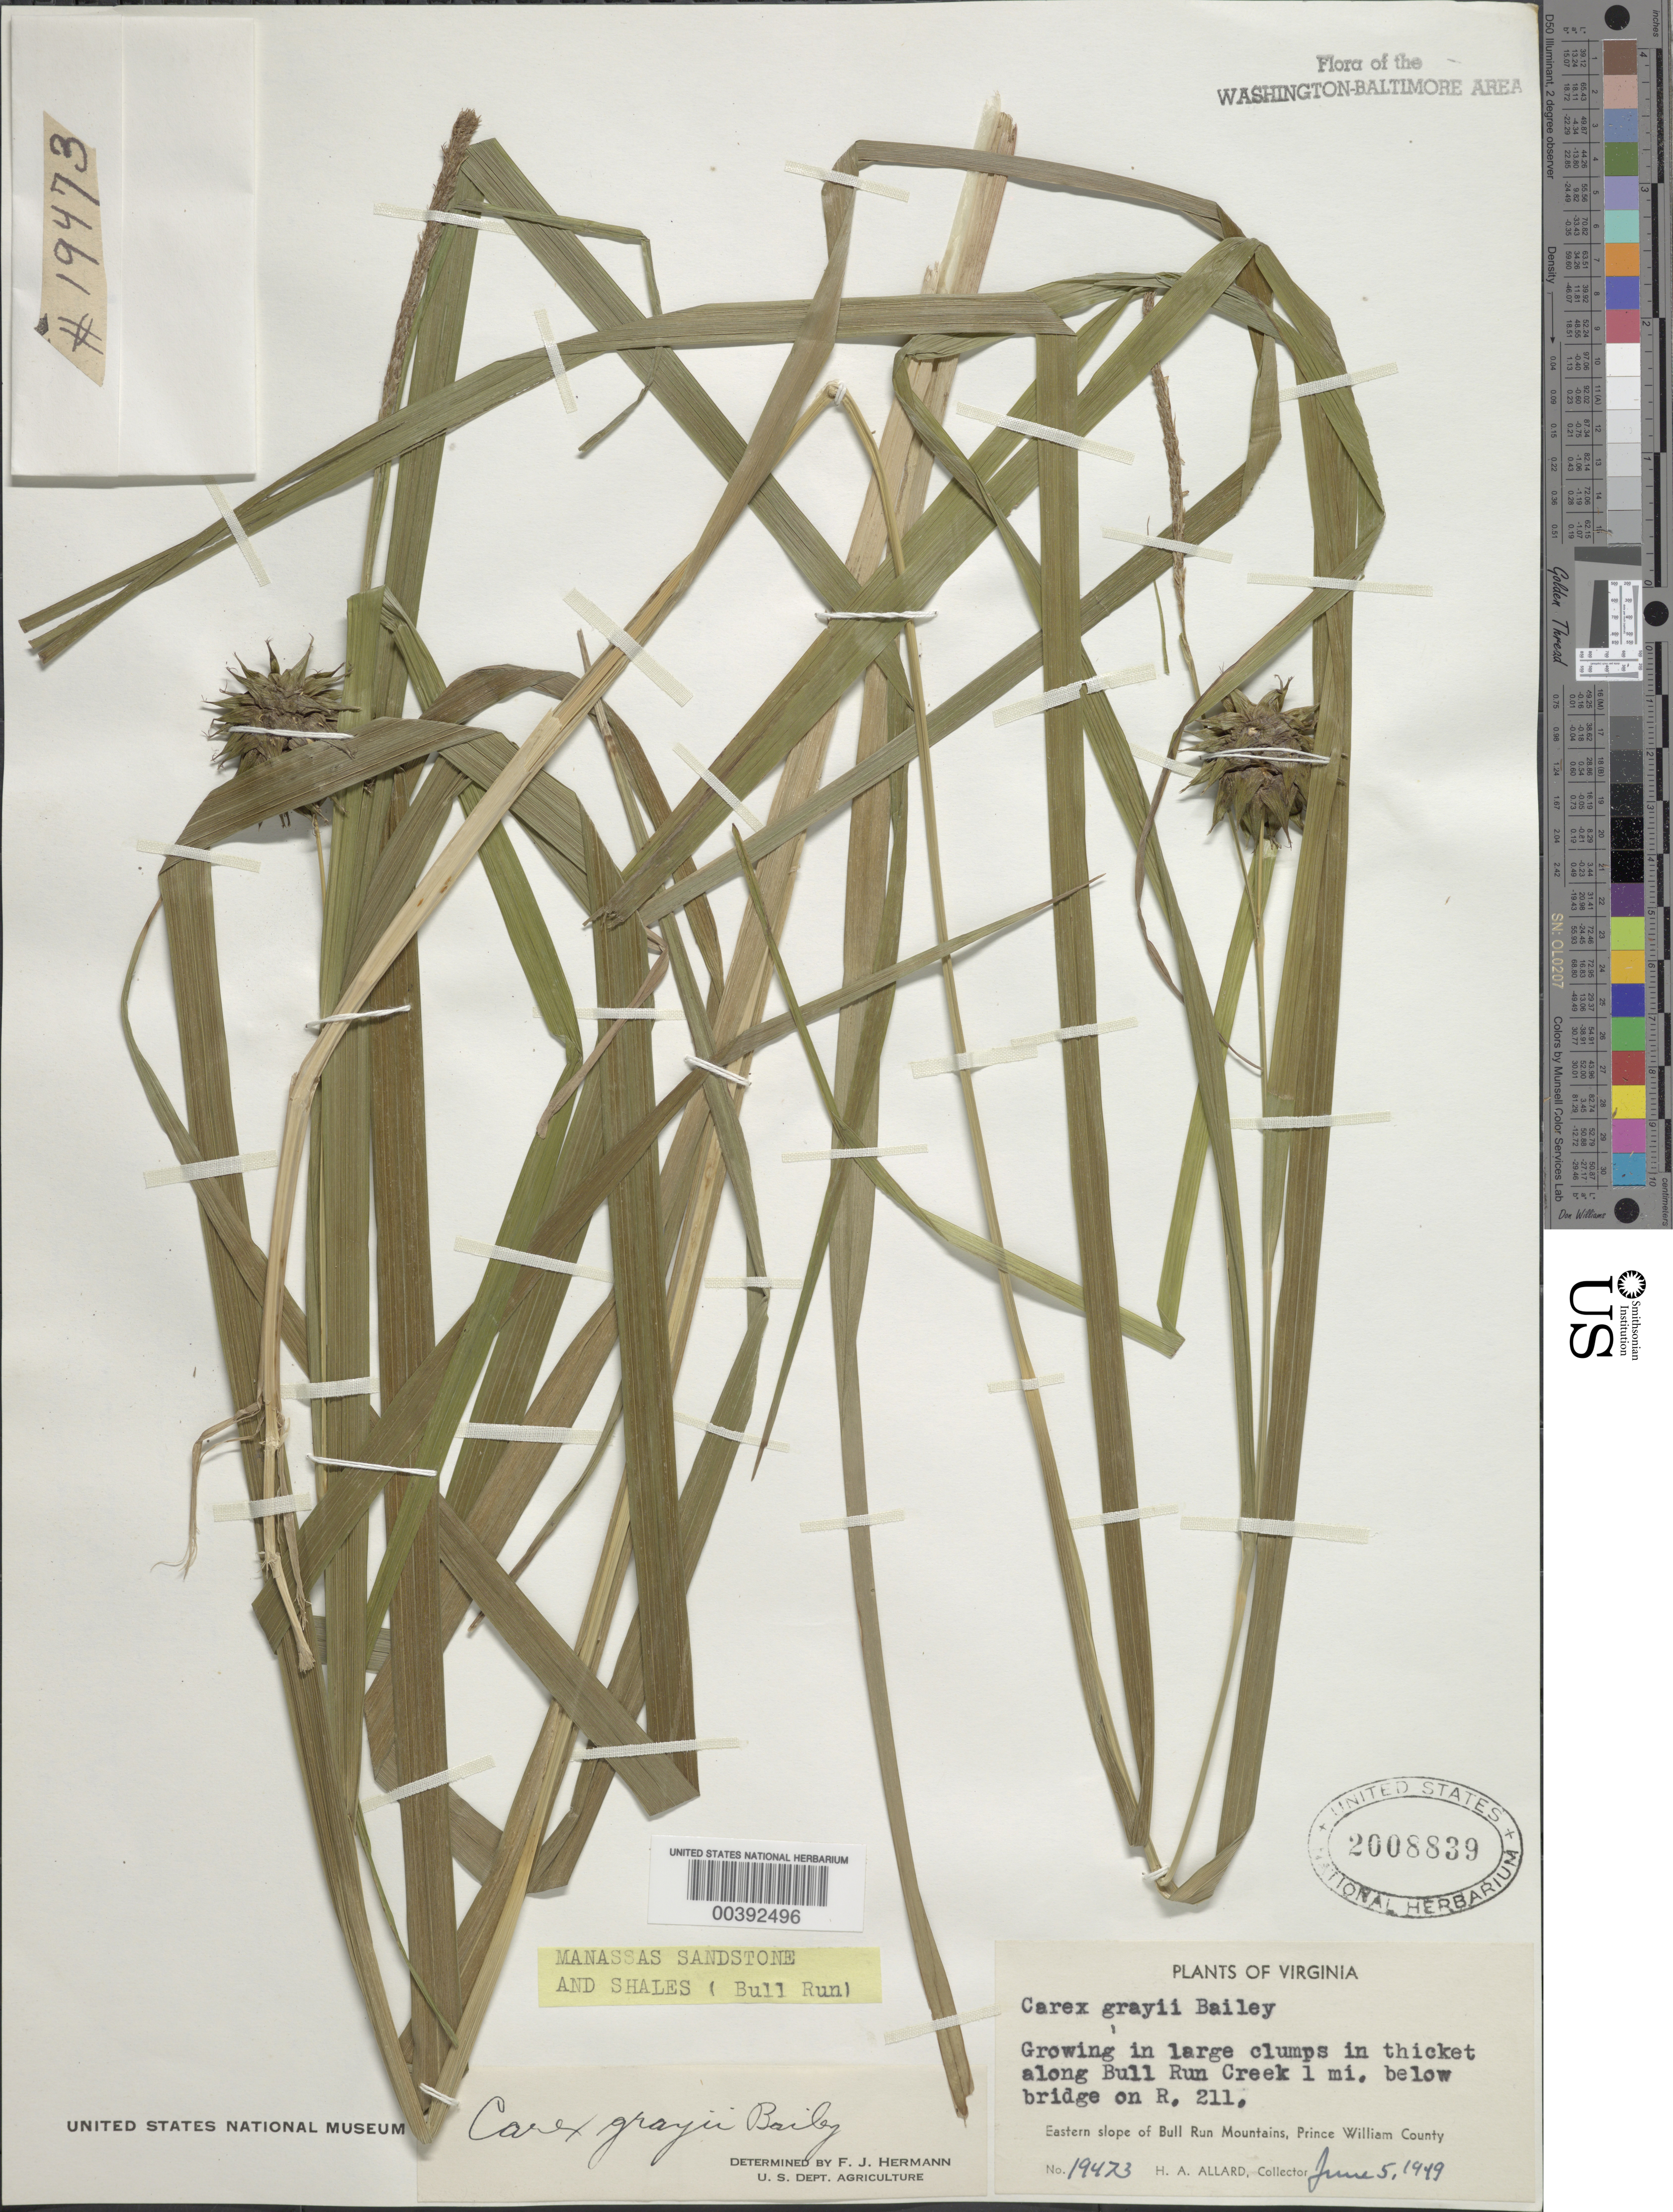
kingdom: Plantae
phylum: Tracheophyta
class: Liliopsida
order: Poales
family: Cyperaceae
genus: Carex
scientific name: Carex grayi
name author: J. Carey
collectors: H. A. Allard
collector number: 19473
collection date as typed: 05 Jun 1949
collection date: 1949-06-05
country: United States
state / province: Virginia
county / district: Prince William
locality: Bull Run Creek, below Route 211 Bridge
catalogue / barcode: US 2008839